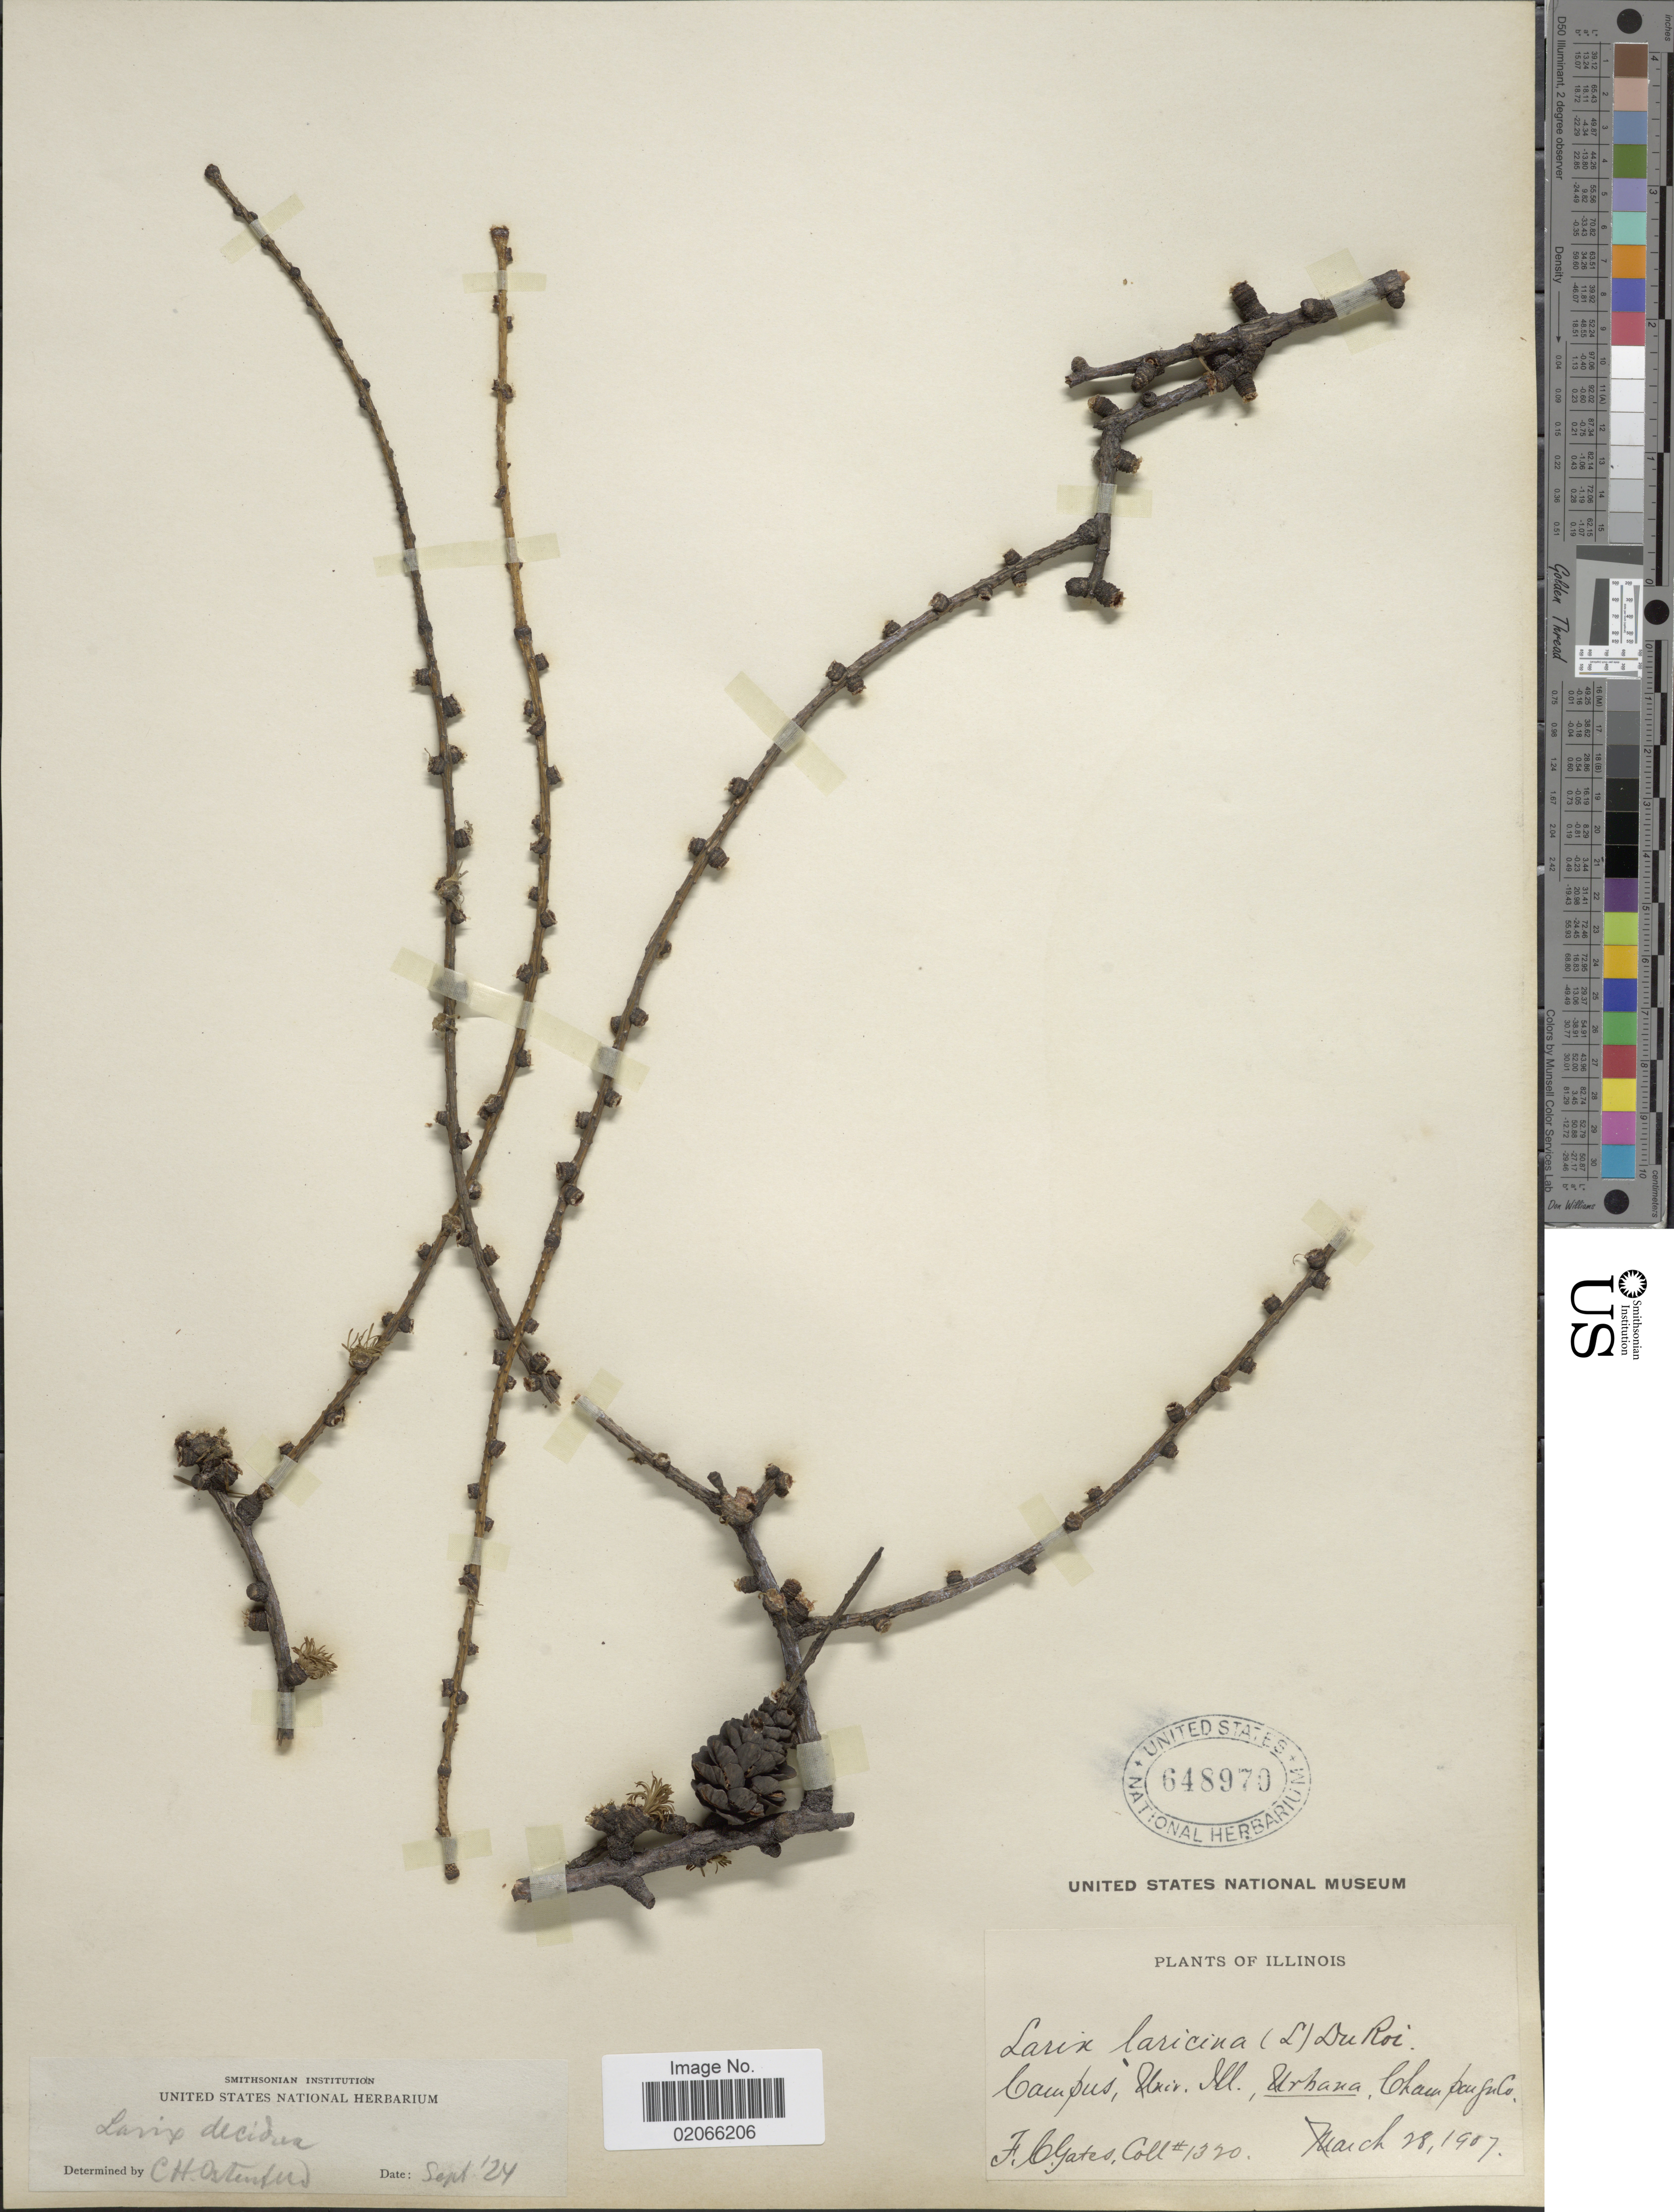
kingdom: Plantae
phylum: Tracheophyta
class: Pinopsida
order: Pinales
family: Pinaceae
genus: Larix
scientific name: Larix decidua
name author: Mill.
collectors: F. C. Gates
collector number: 1320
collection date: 1907-03-28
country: United States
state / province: Illinois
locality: Illinois, Campus, Univ. Ill. Urbana, Champaign Co.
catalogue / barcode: US 648970